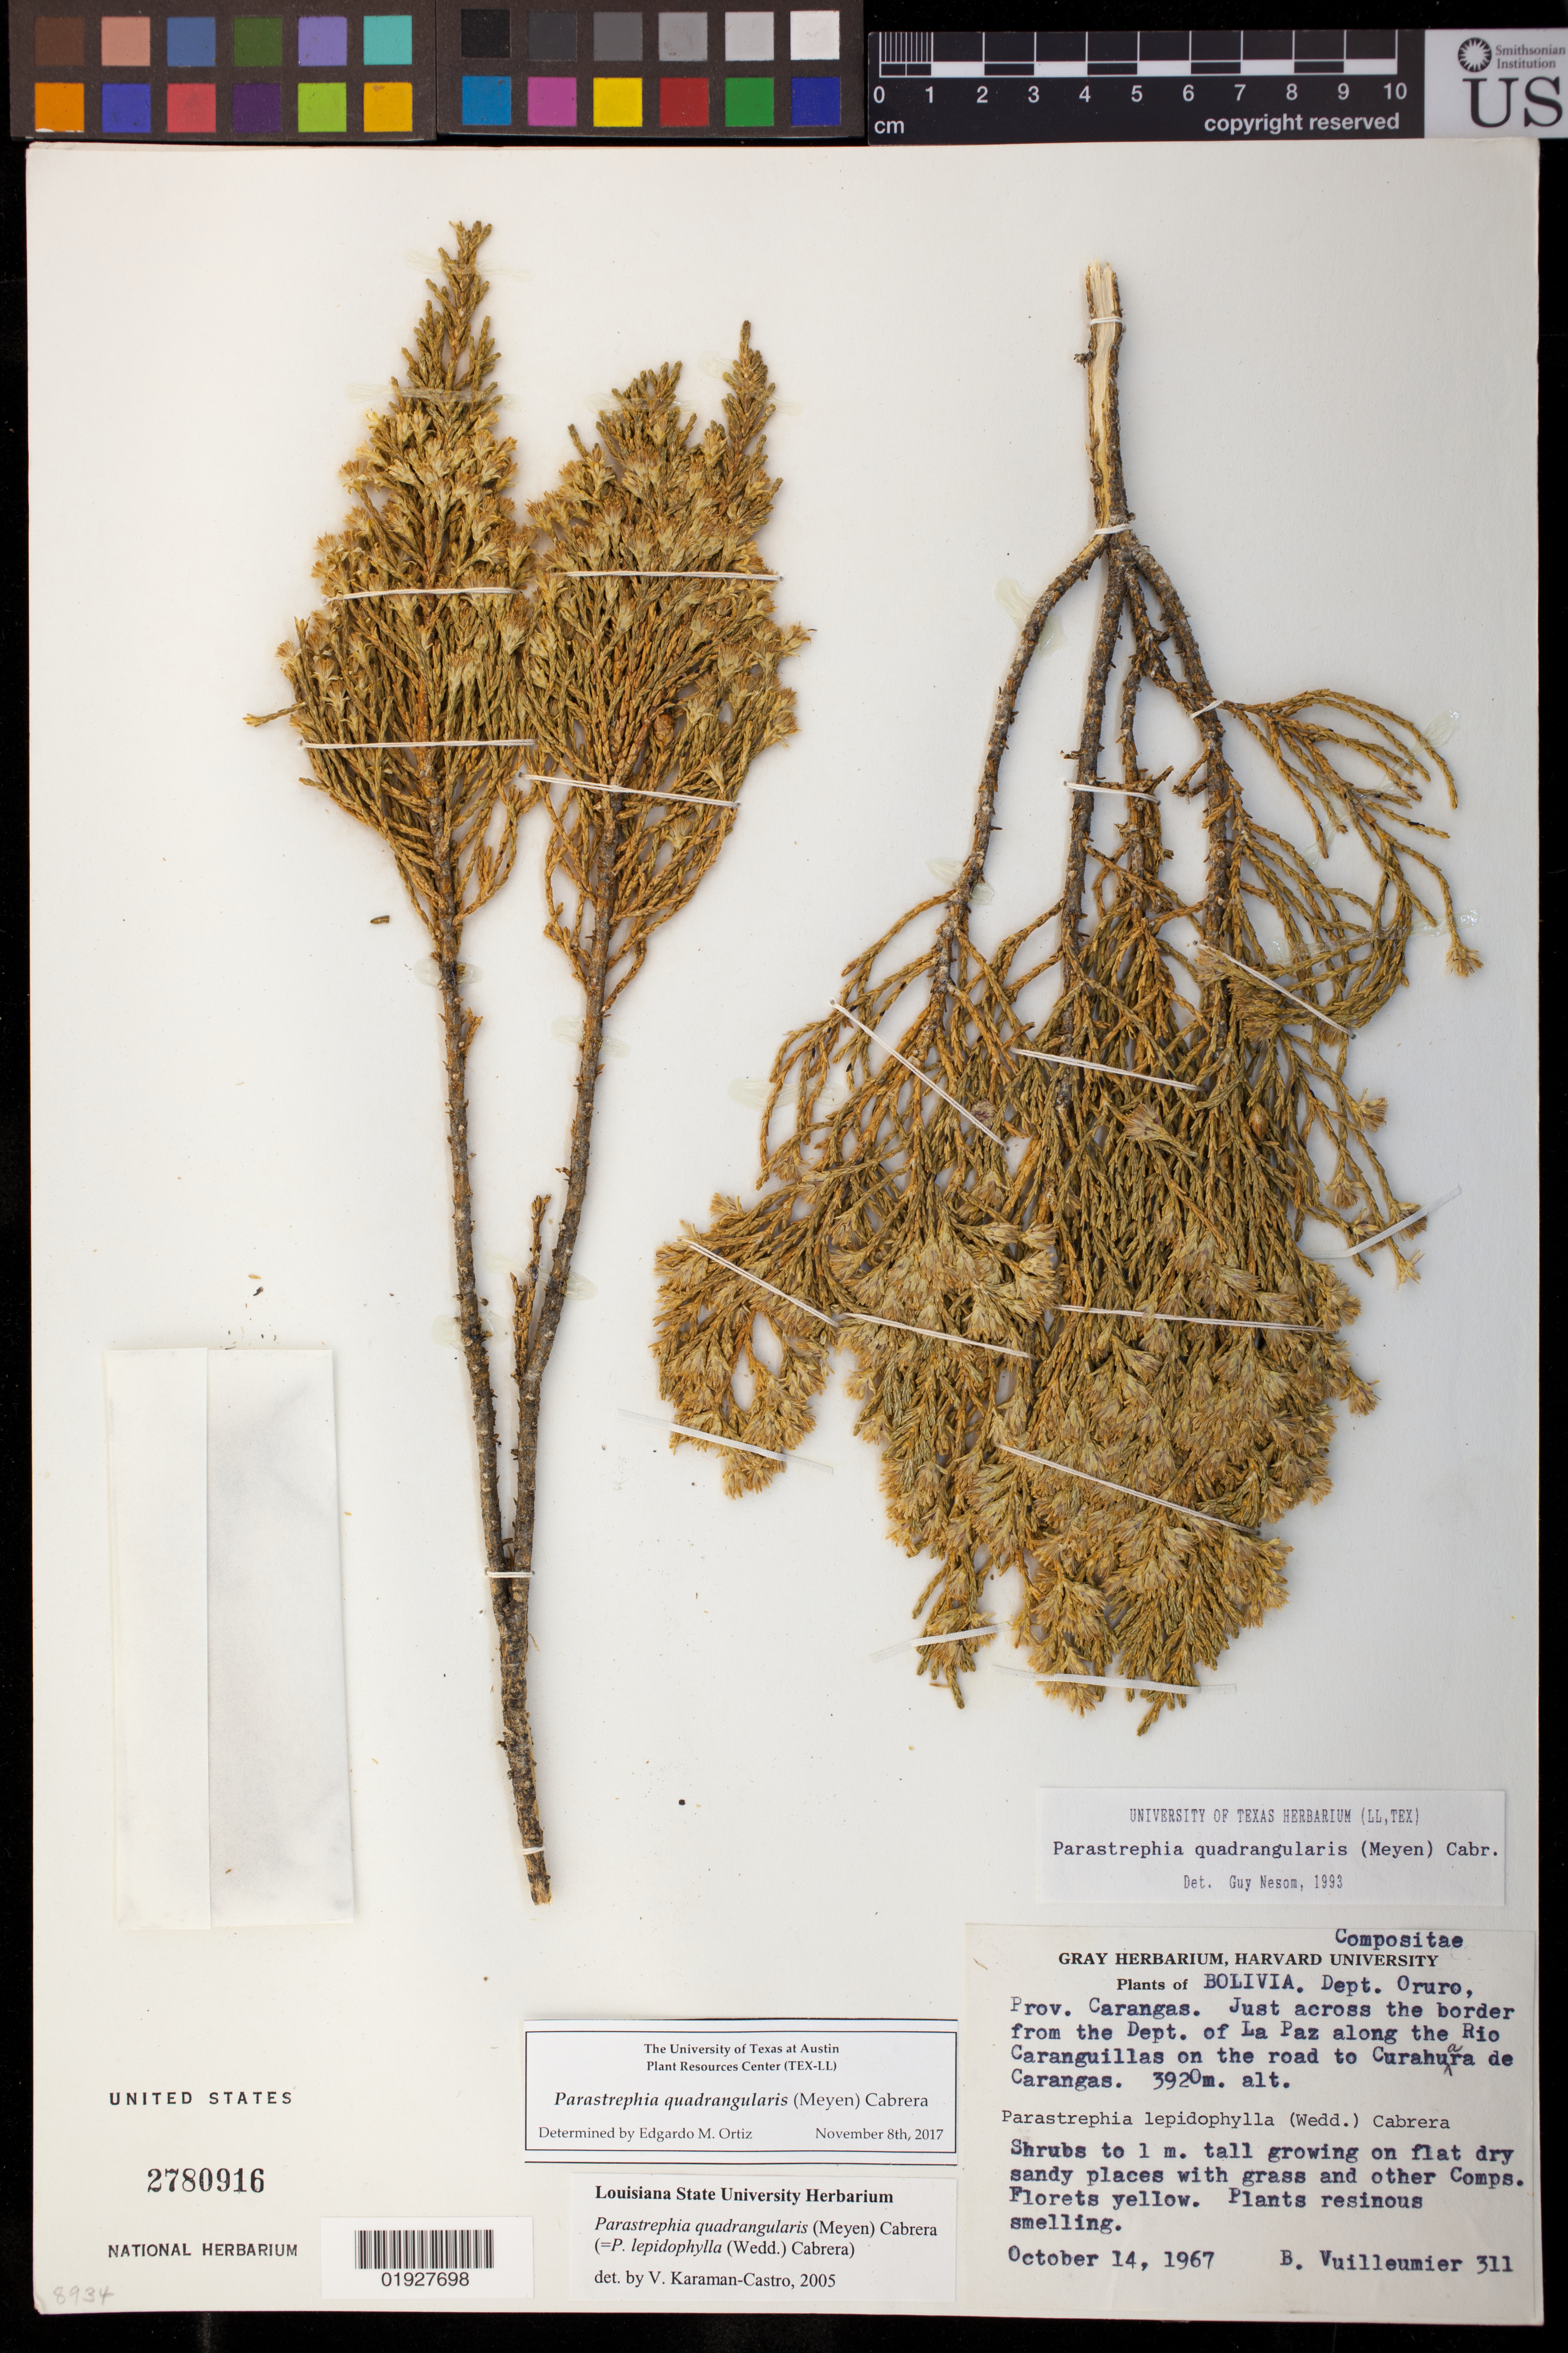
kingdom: Plantae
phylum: Tracheophyta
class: Magnoliopsida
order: Asterales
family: Asteraceae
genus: Parastrephia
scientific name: Parastrephia quadrangularis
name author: (Meyen) Cabrera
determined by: Ortiz, E. M.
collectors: B. Vuilleumier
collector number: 311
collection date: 1967-10-14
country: Bolivia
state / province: Oruro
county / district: Carangas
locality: Just across the border from the Dept. of La Paz along the Rio Caranguillas on the road to Curahuara de Carangas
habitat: Growing on flat dry sandy places with grass and other Comps.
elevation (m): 3920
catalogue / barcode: US 2780916